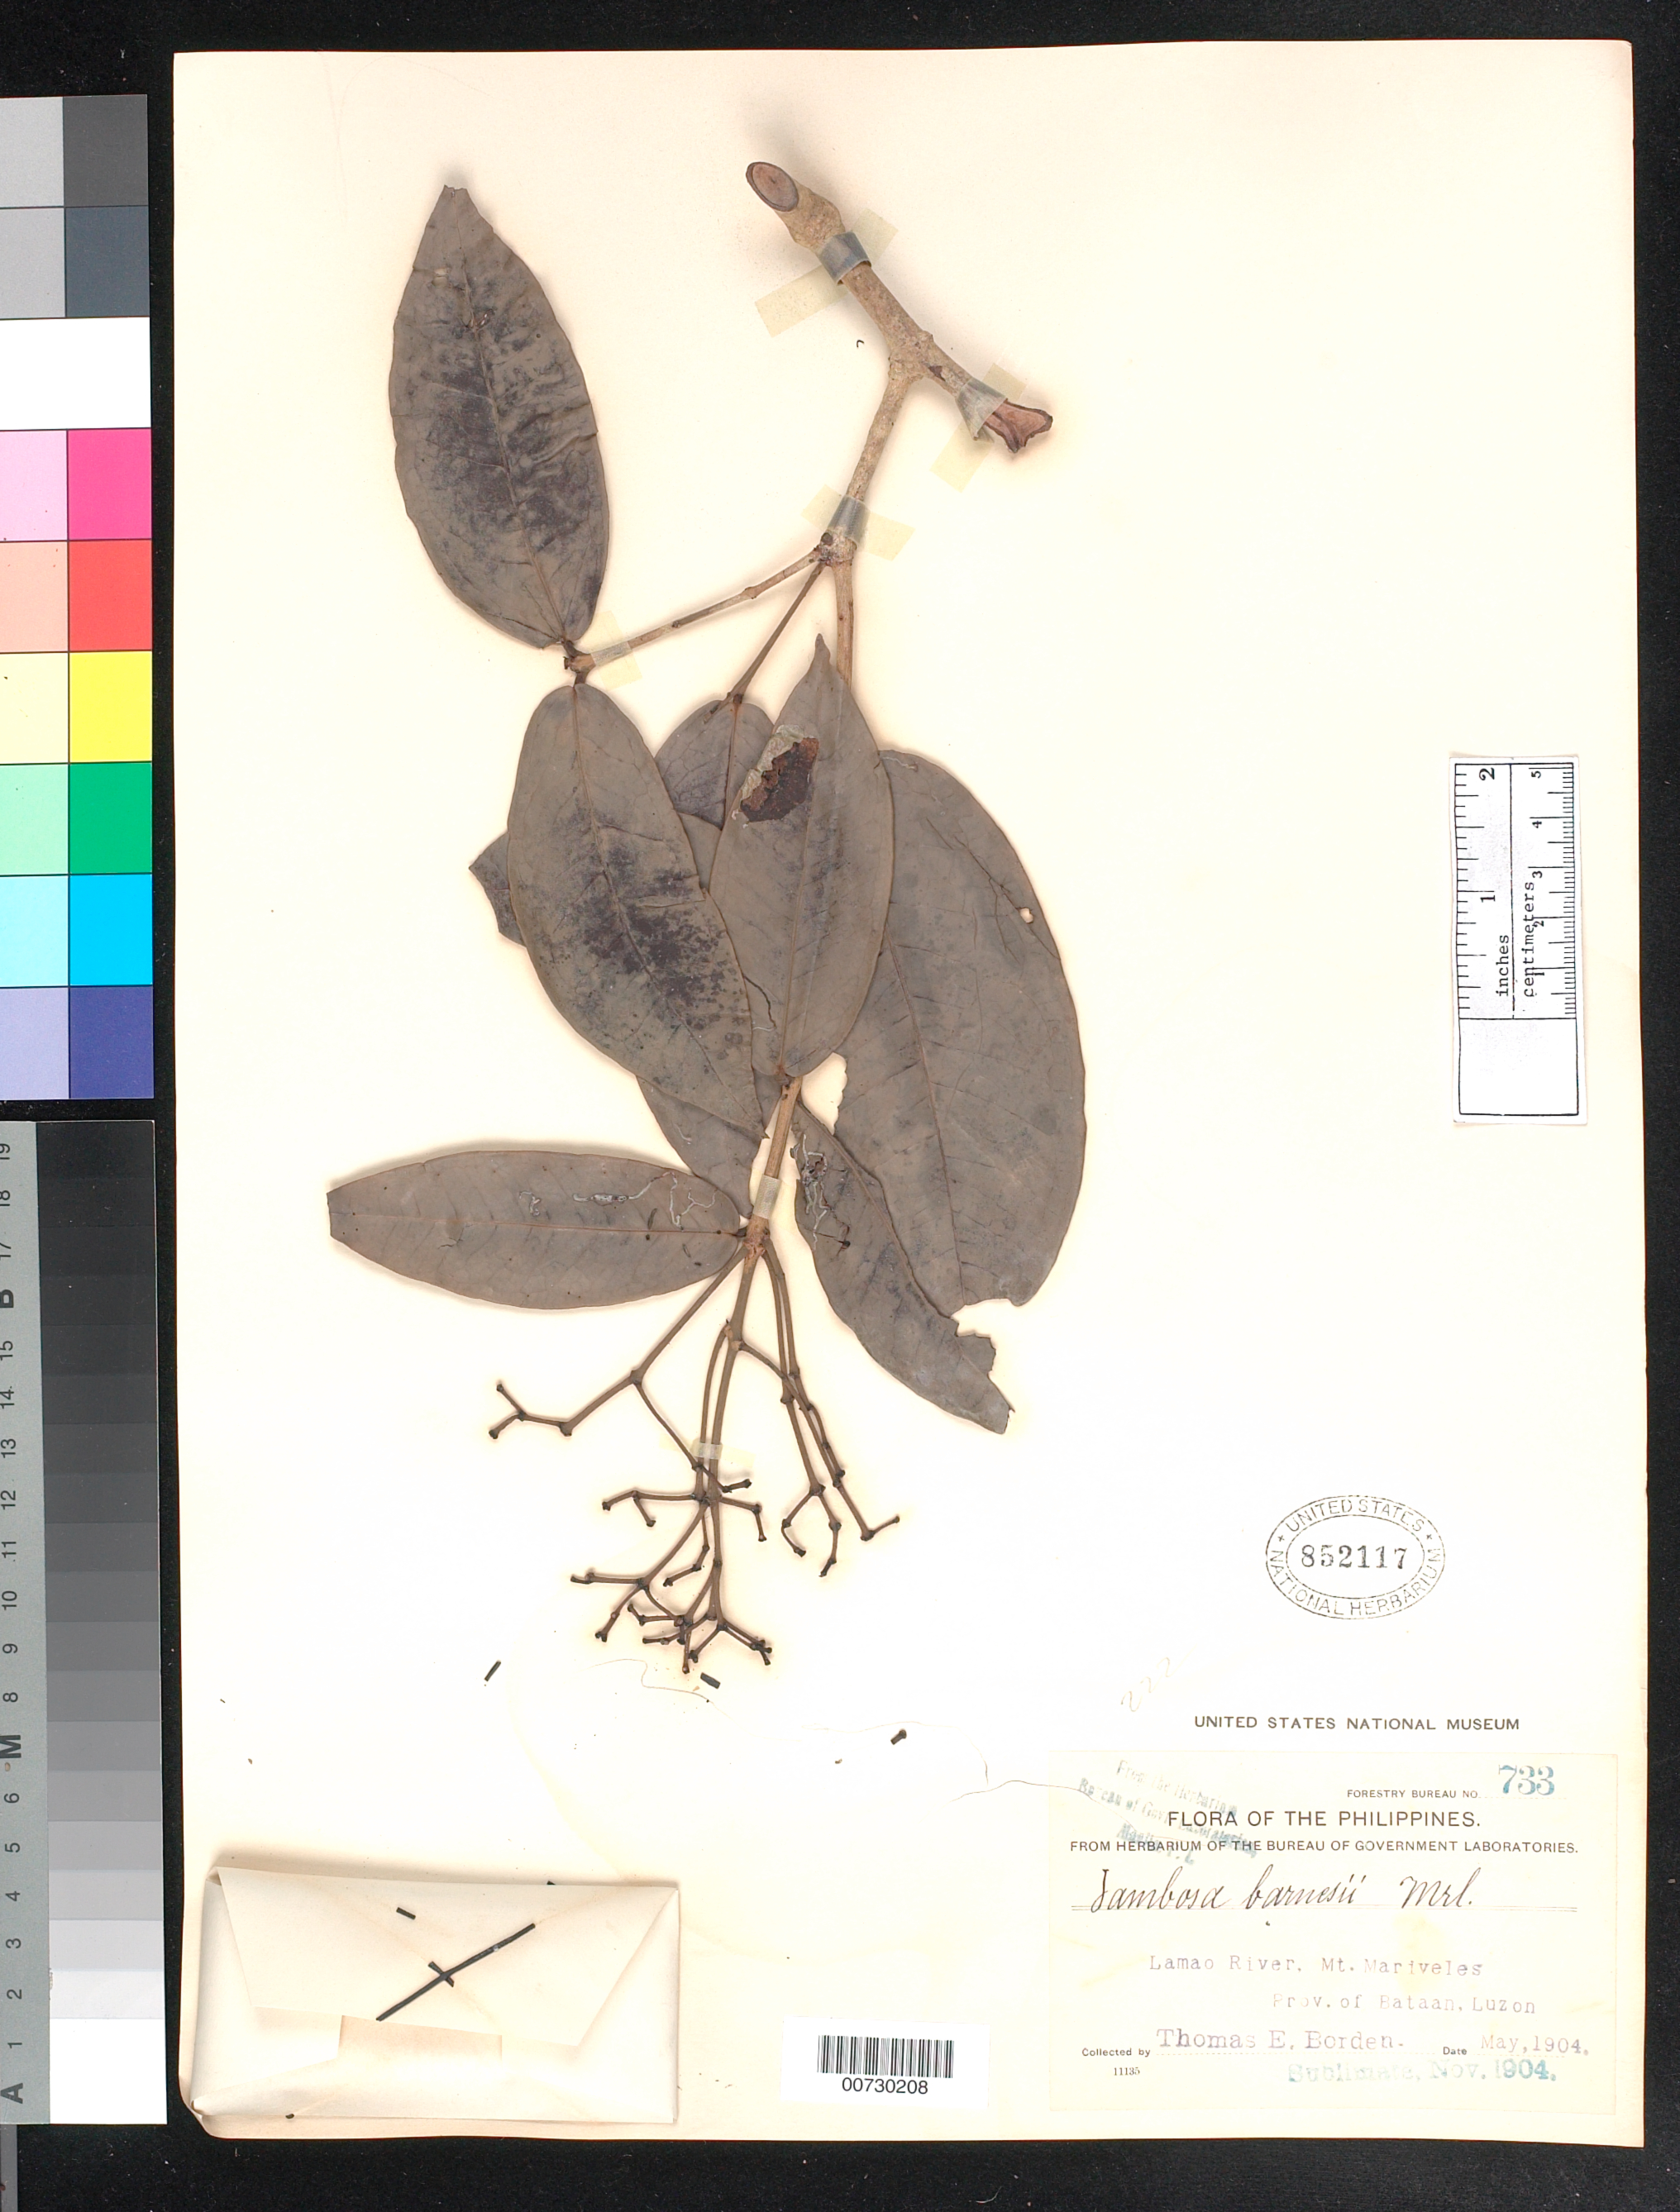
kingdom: Plantae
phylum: Tracheophyta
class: Magnoliopsida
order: Myrtales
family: Myrtaceae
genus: Syzygium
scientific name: Syzygium barnesii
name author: (Merr.) Merr.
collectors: T. E. Borden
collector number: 11135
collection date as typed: May 1904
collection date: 1904-05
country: Philippines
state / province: Central Luzon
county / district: Bataan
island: Luzon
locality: Mount Mariveles, Lamao River.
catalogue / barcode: US 852117